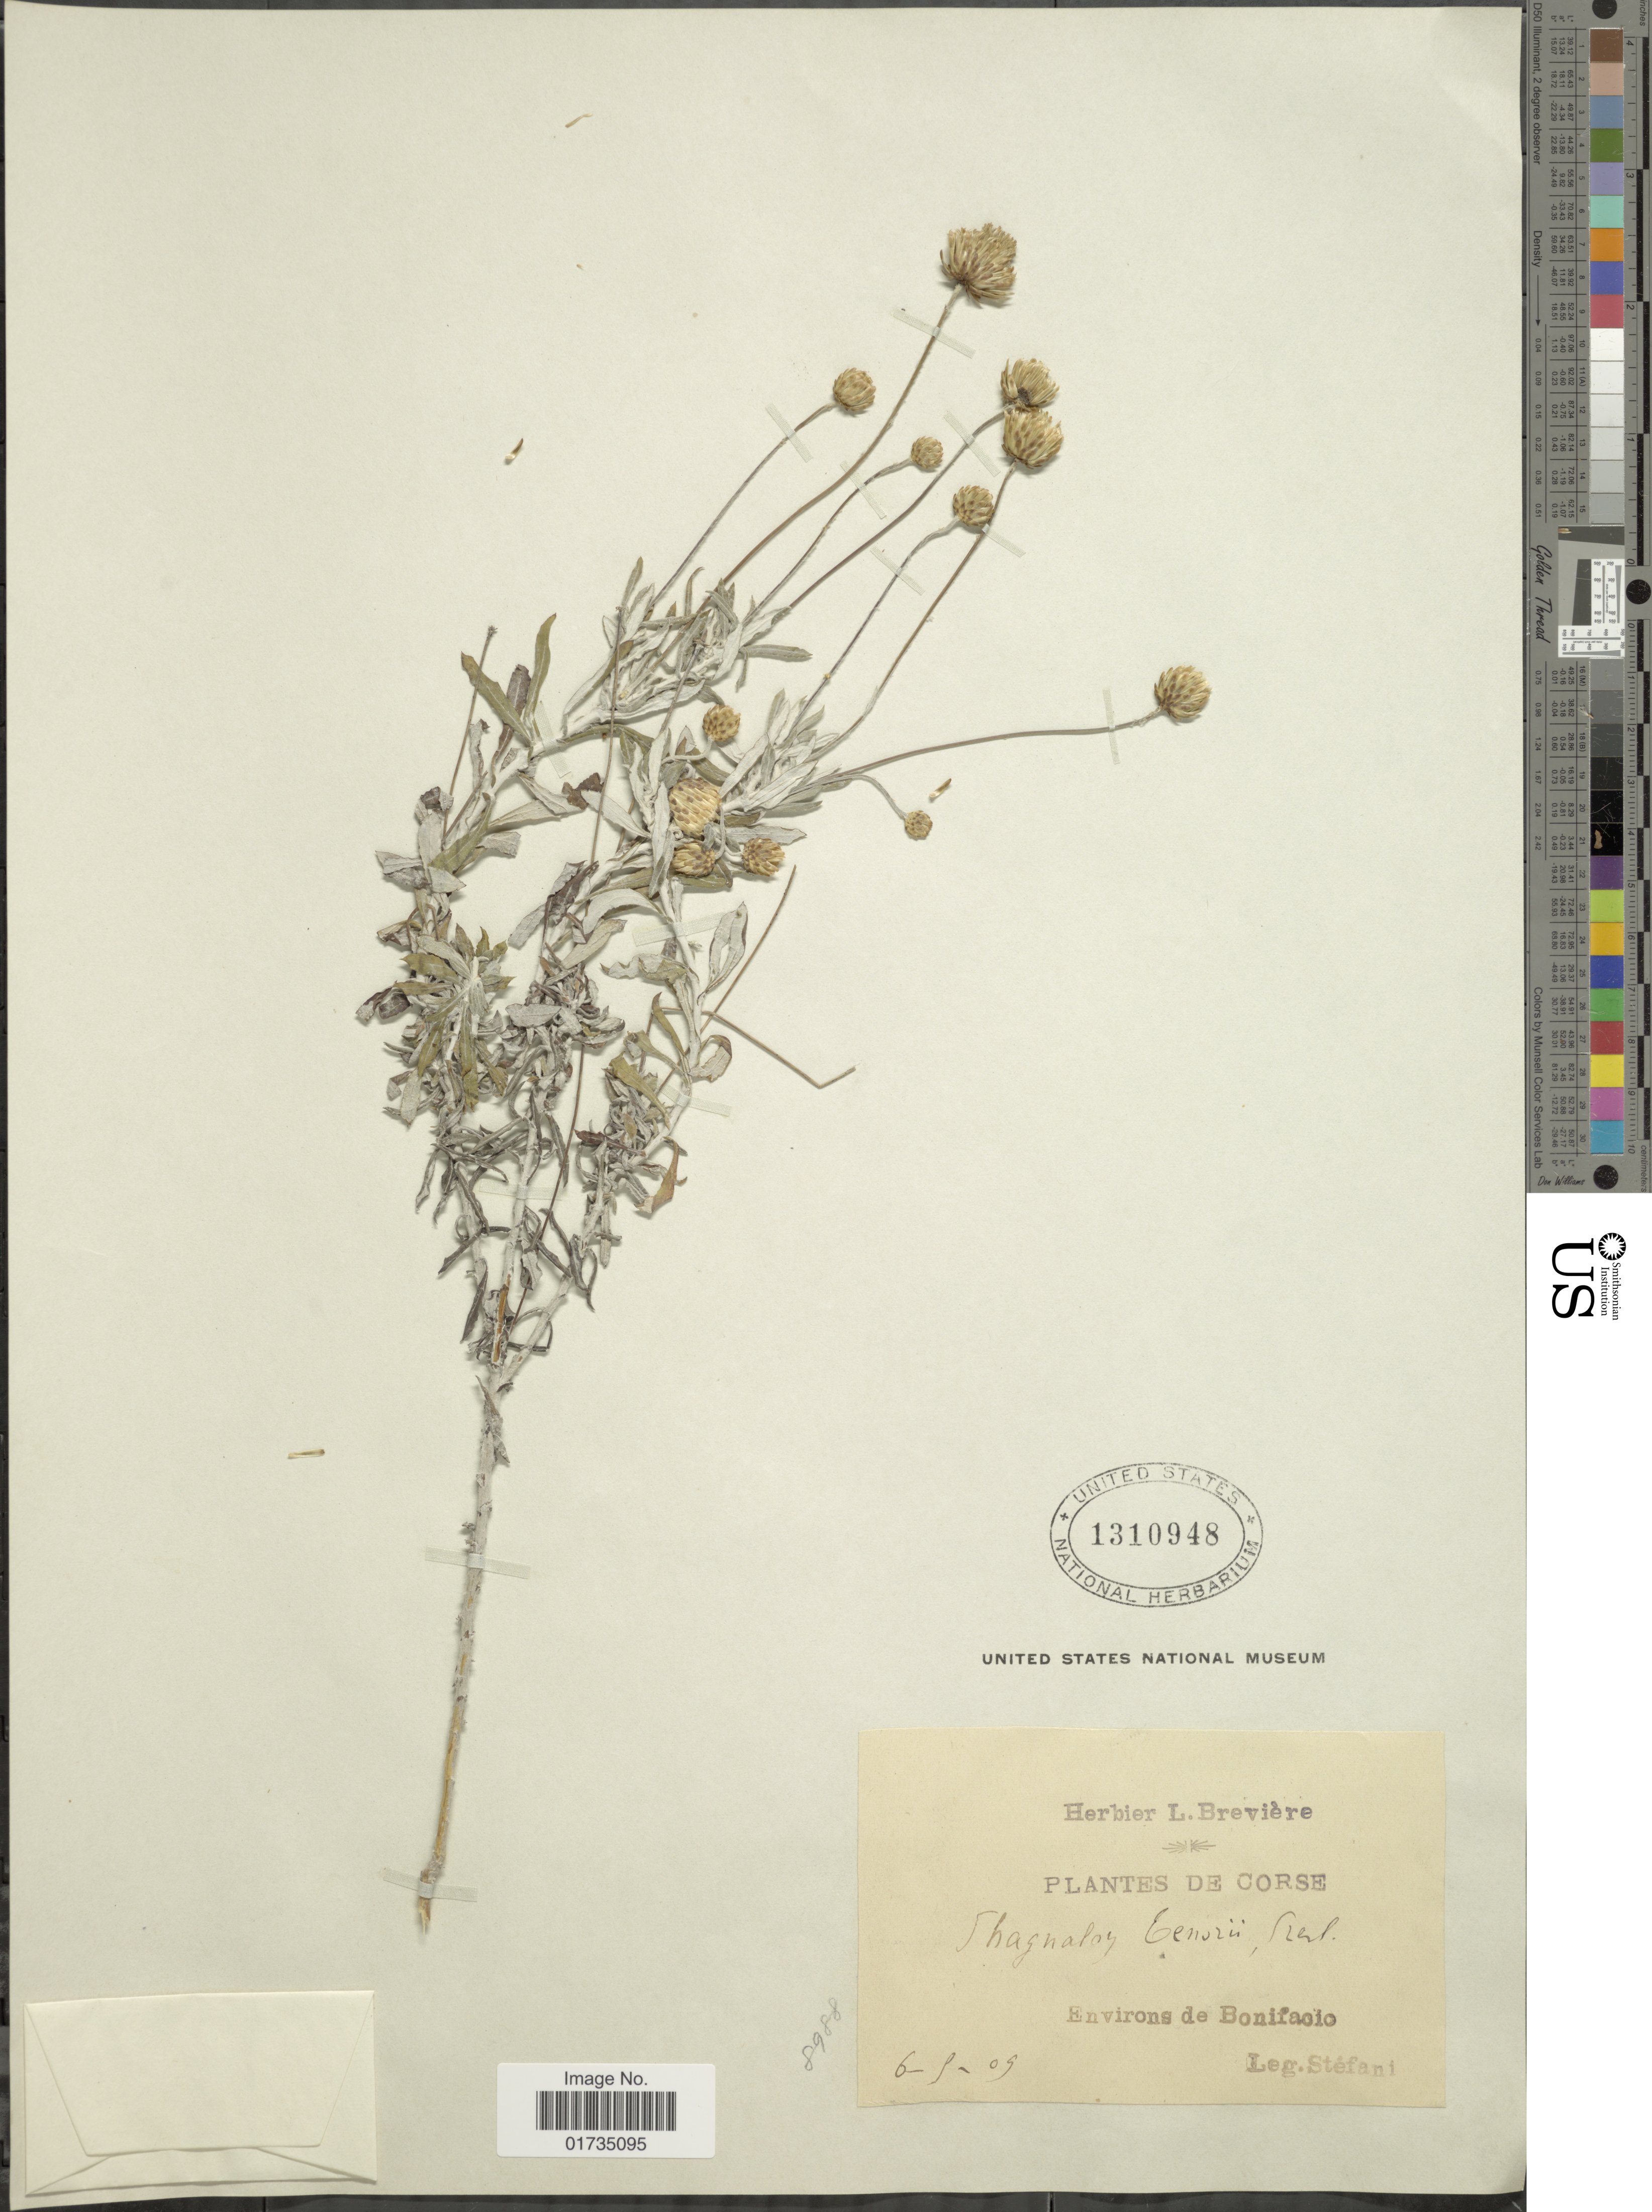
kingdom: Plantae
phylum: Tracheophyta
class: Magnoliopsida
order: Asterales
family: Asteraceae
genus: Phagnalon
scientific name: Phagnalon sp.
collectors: J. Stefani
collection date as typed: Transcribed d/m/y: 9/9/9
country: France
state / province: Corsica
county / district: Corse-du-Sud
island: Corse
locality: Corse. Environs de Bonifacio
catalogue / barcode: US 1310948